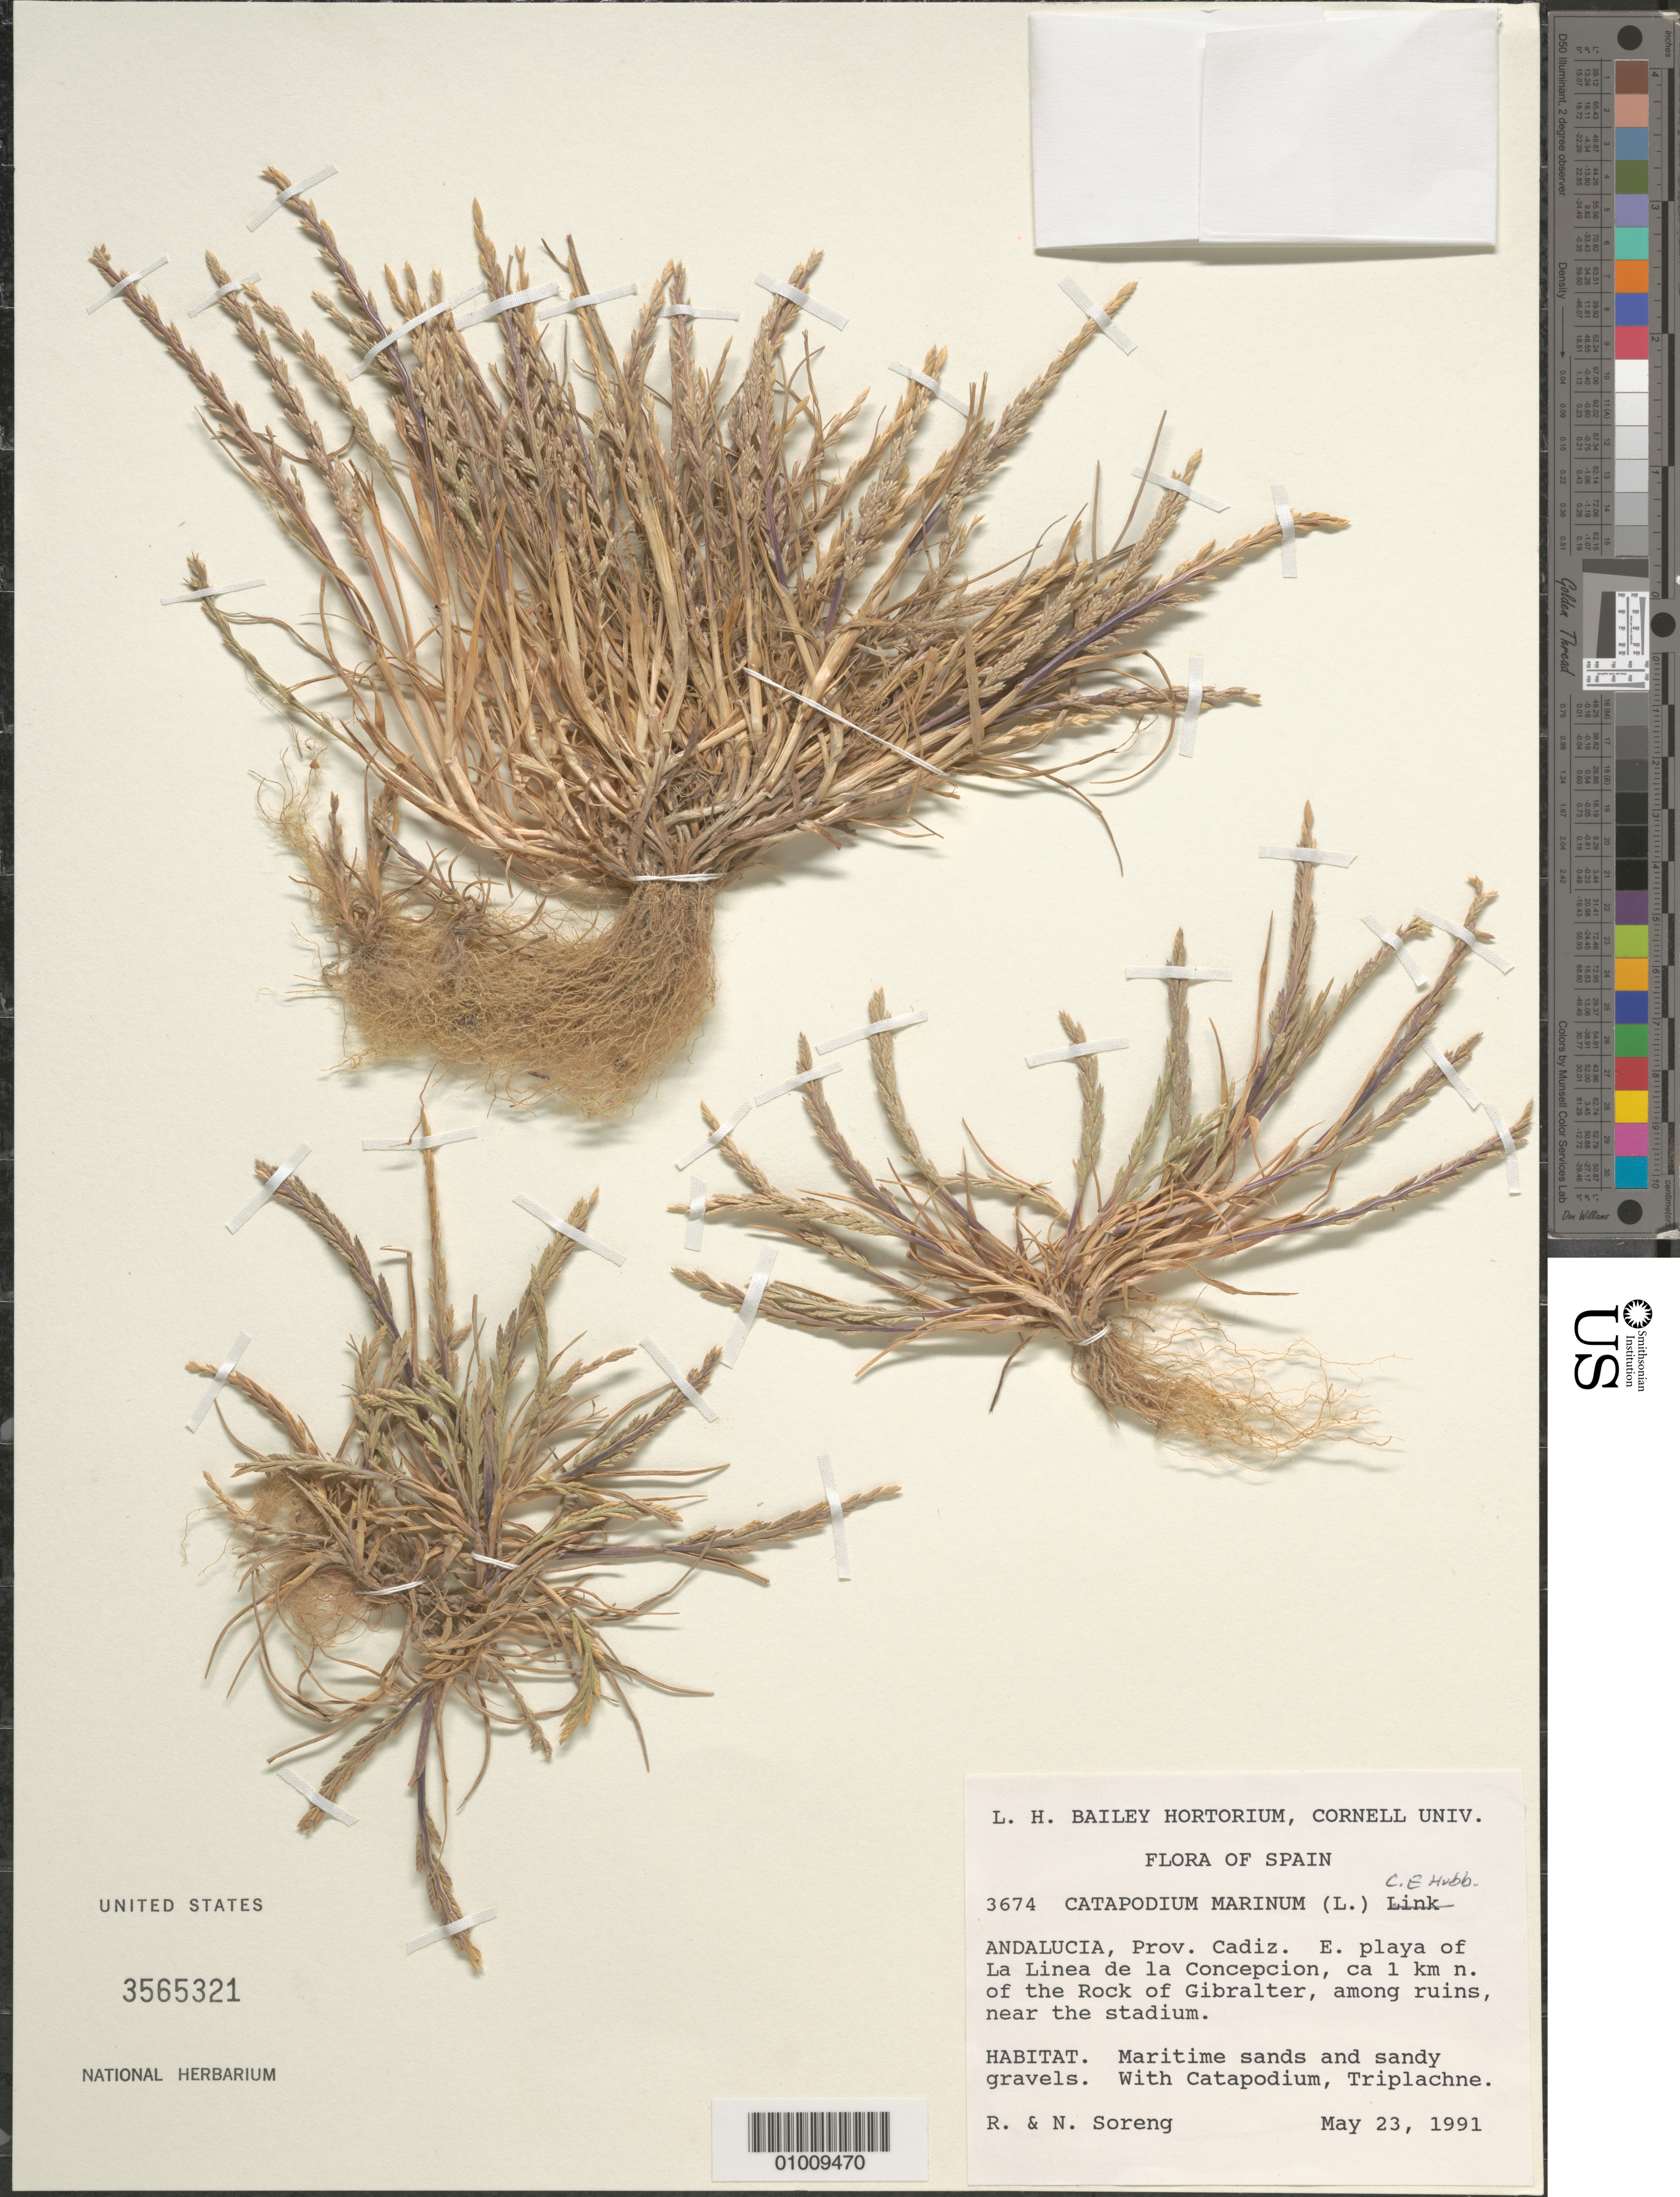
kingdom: Plantae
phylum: Tracheophyta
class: Liliopsida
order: Poales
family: Poaceae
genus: Catapodium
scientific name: Catapodium marinum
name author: (L.) C.E. Hubb.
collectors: R. J. Soreng & N. L. Soreng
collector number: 3674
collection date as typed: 23 May 1991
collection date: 1991-05-23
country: Spain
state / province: Andalucia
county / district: Cadiz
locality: E. playa of La Linea de la Concepcion, ca 1 km N of the Rock of Gibralter, among ruins, near the stadium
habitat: Maritime sands and sandy gravels. With Catapodium, Triplachne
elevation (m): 1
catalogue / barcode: US 3565321